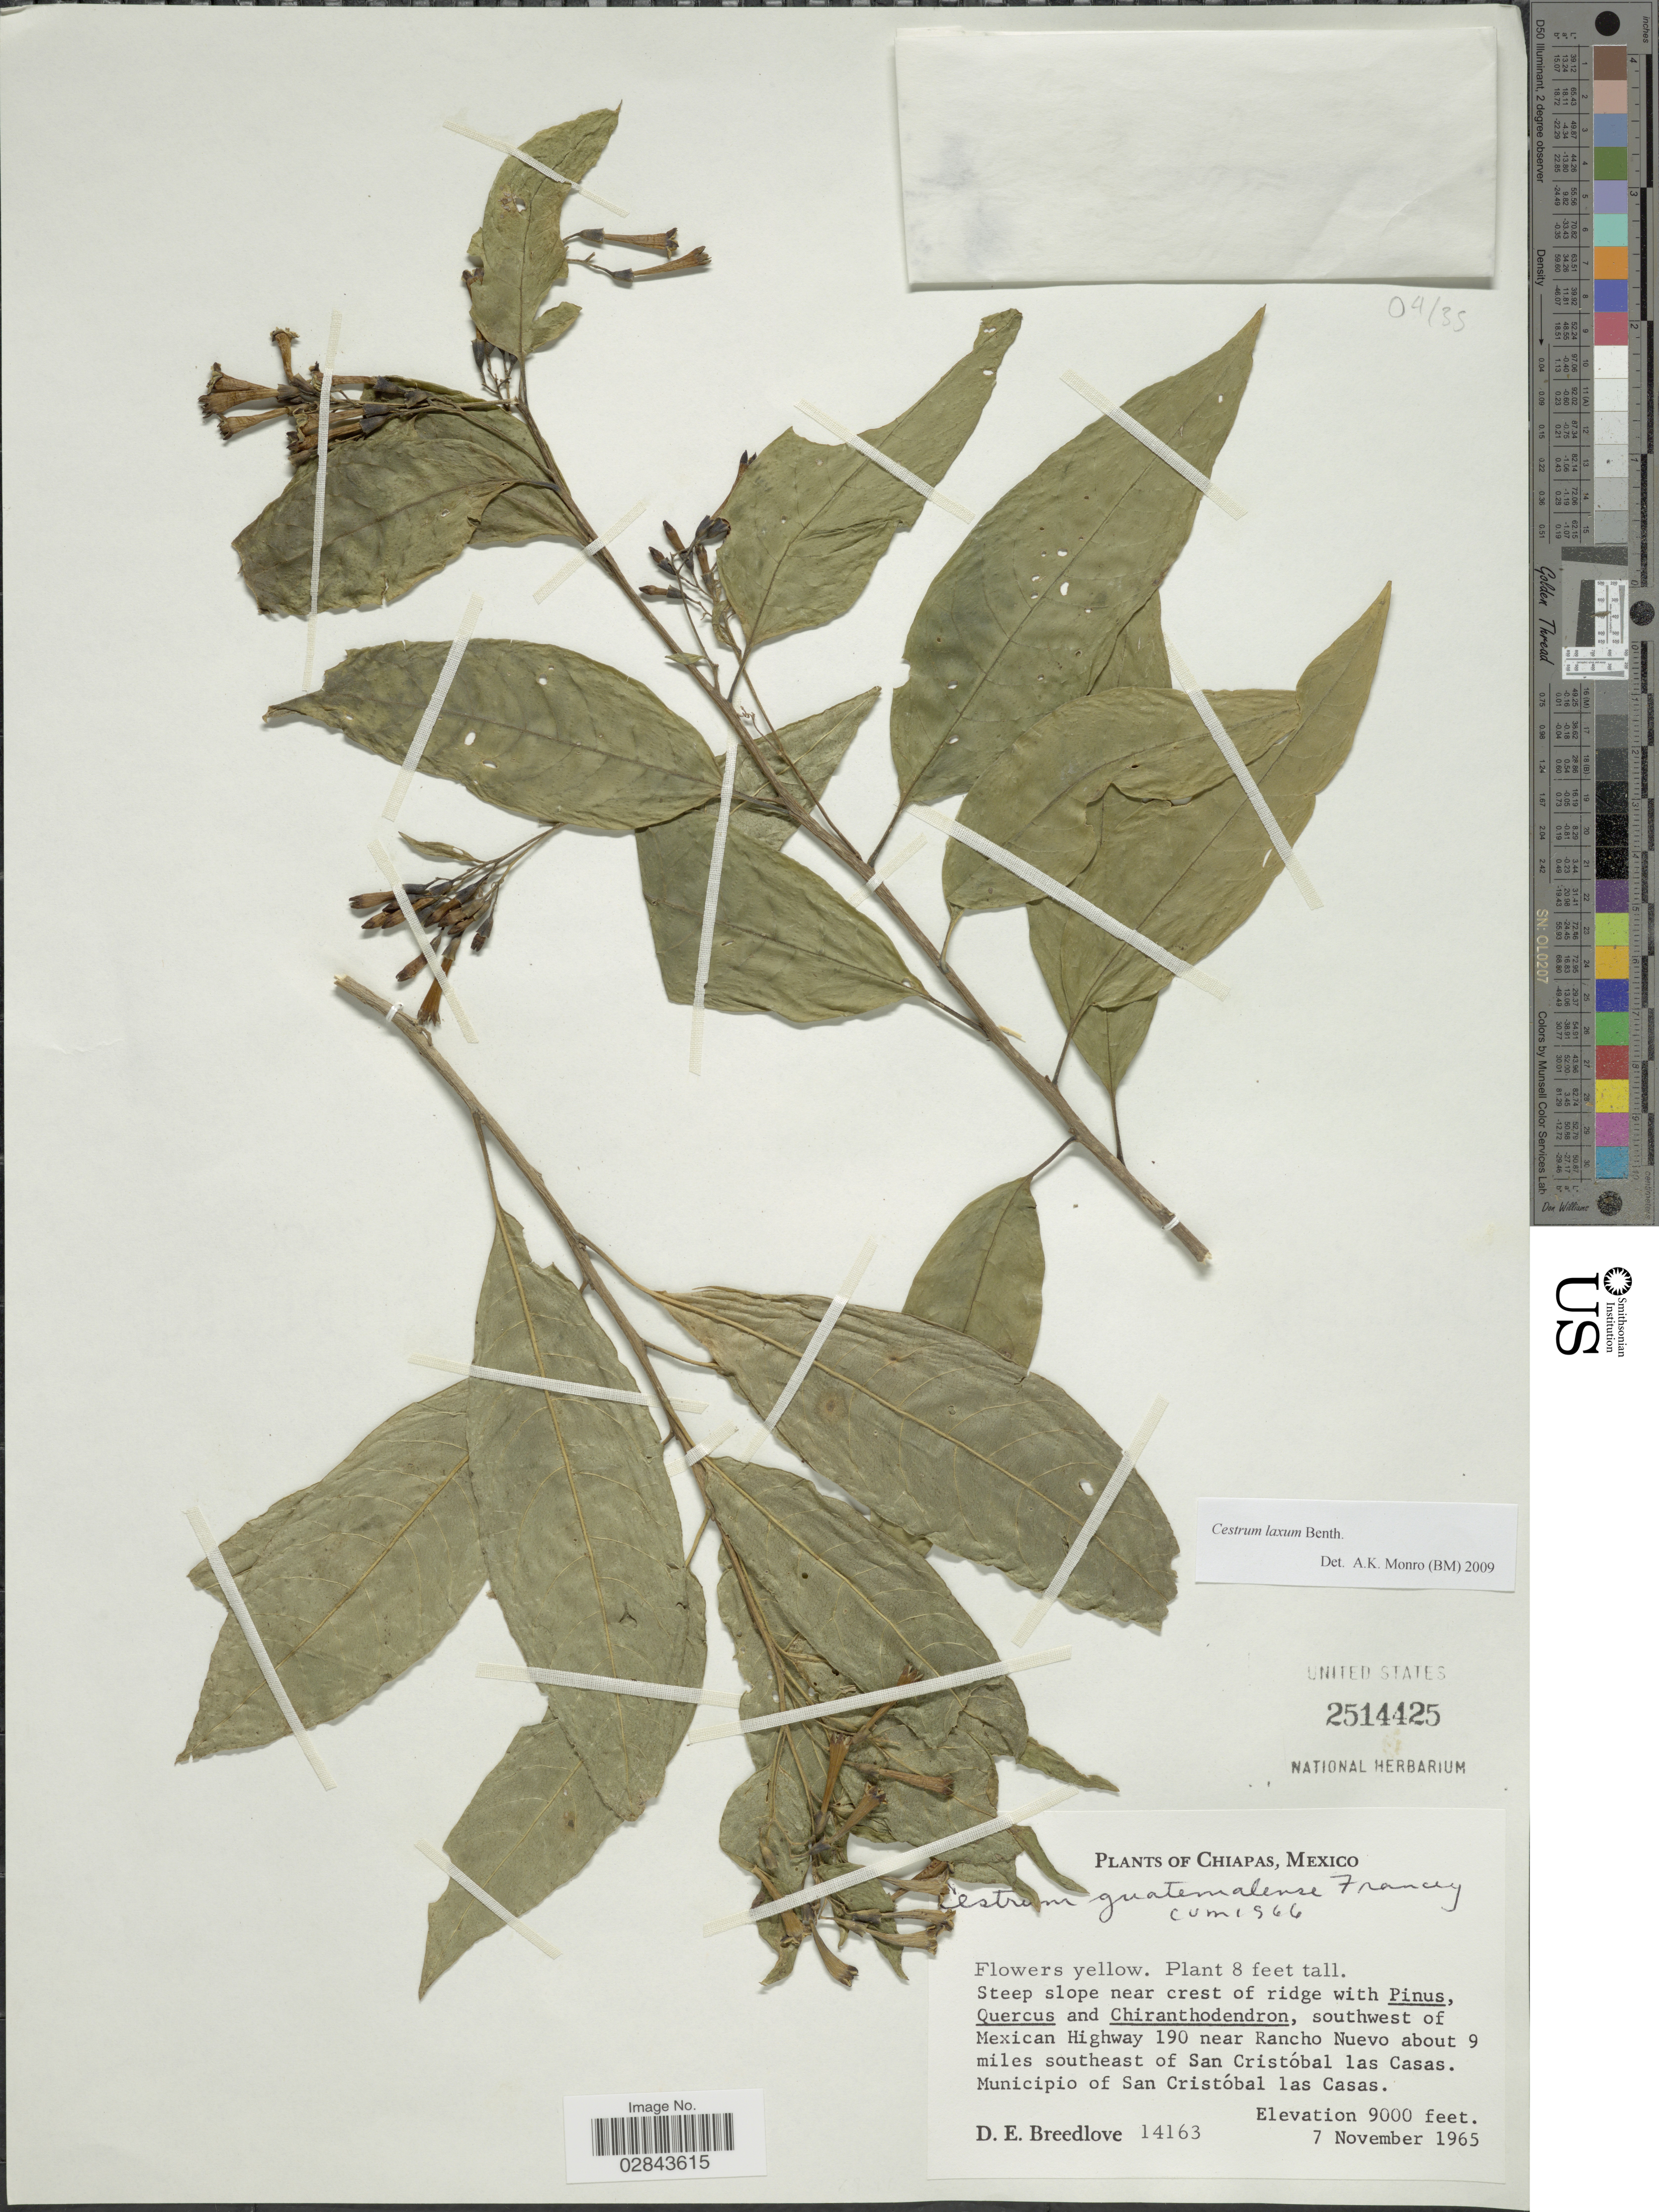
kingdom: Plantae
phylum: Tracheophyta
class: Magnoliopsida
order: Solanales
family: Solanaceae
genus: Cestrum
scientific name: Cestrum laxum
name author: Benth.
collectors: D. E. Breedlove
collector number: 14163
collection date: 1965-11-07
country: Mexico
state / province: Chiapas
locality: Southwest of Mexican Highway 190 near Rancho Nuevo about 9 miles southeast of San Cristóbal las Casas. Municipio of San Cristóbal las Casas.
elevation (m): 2743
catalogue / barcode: US 2514425